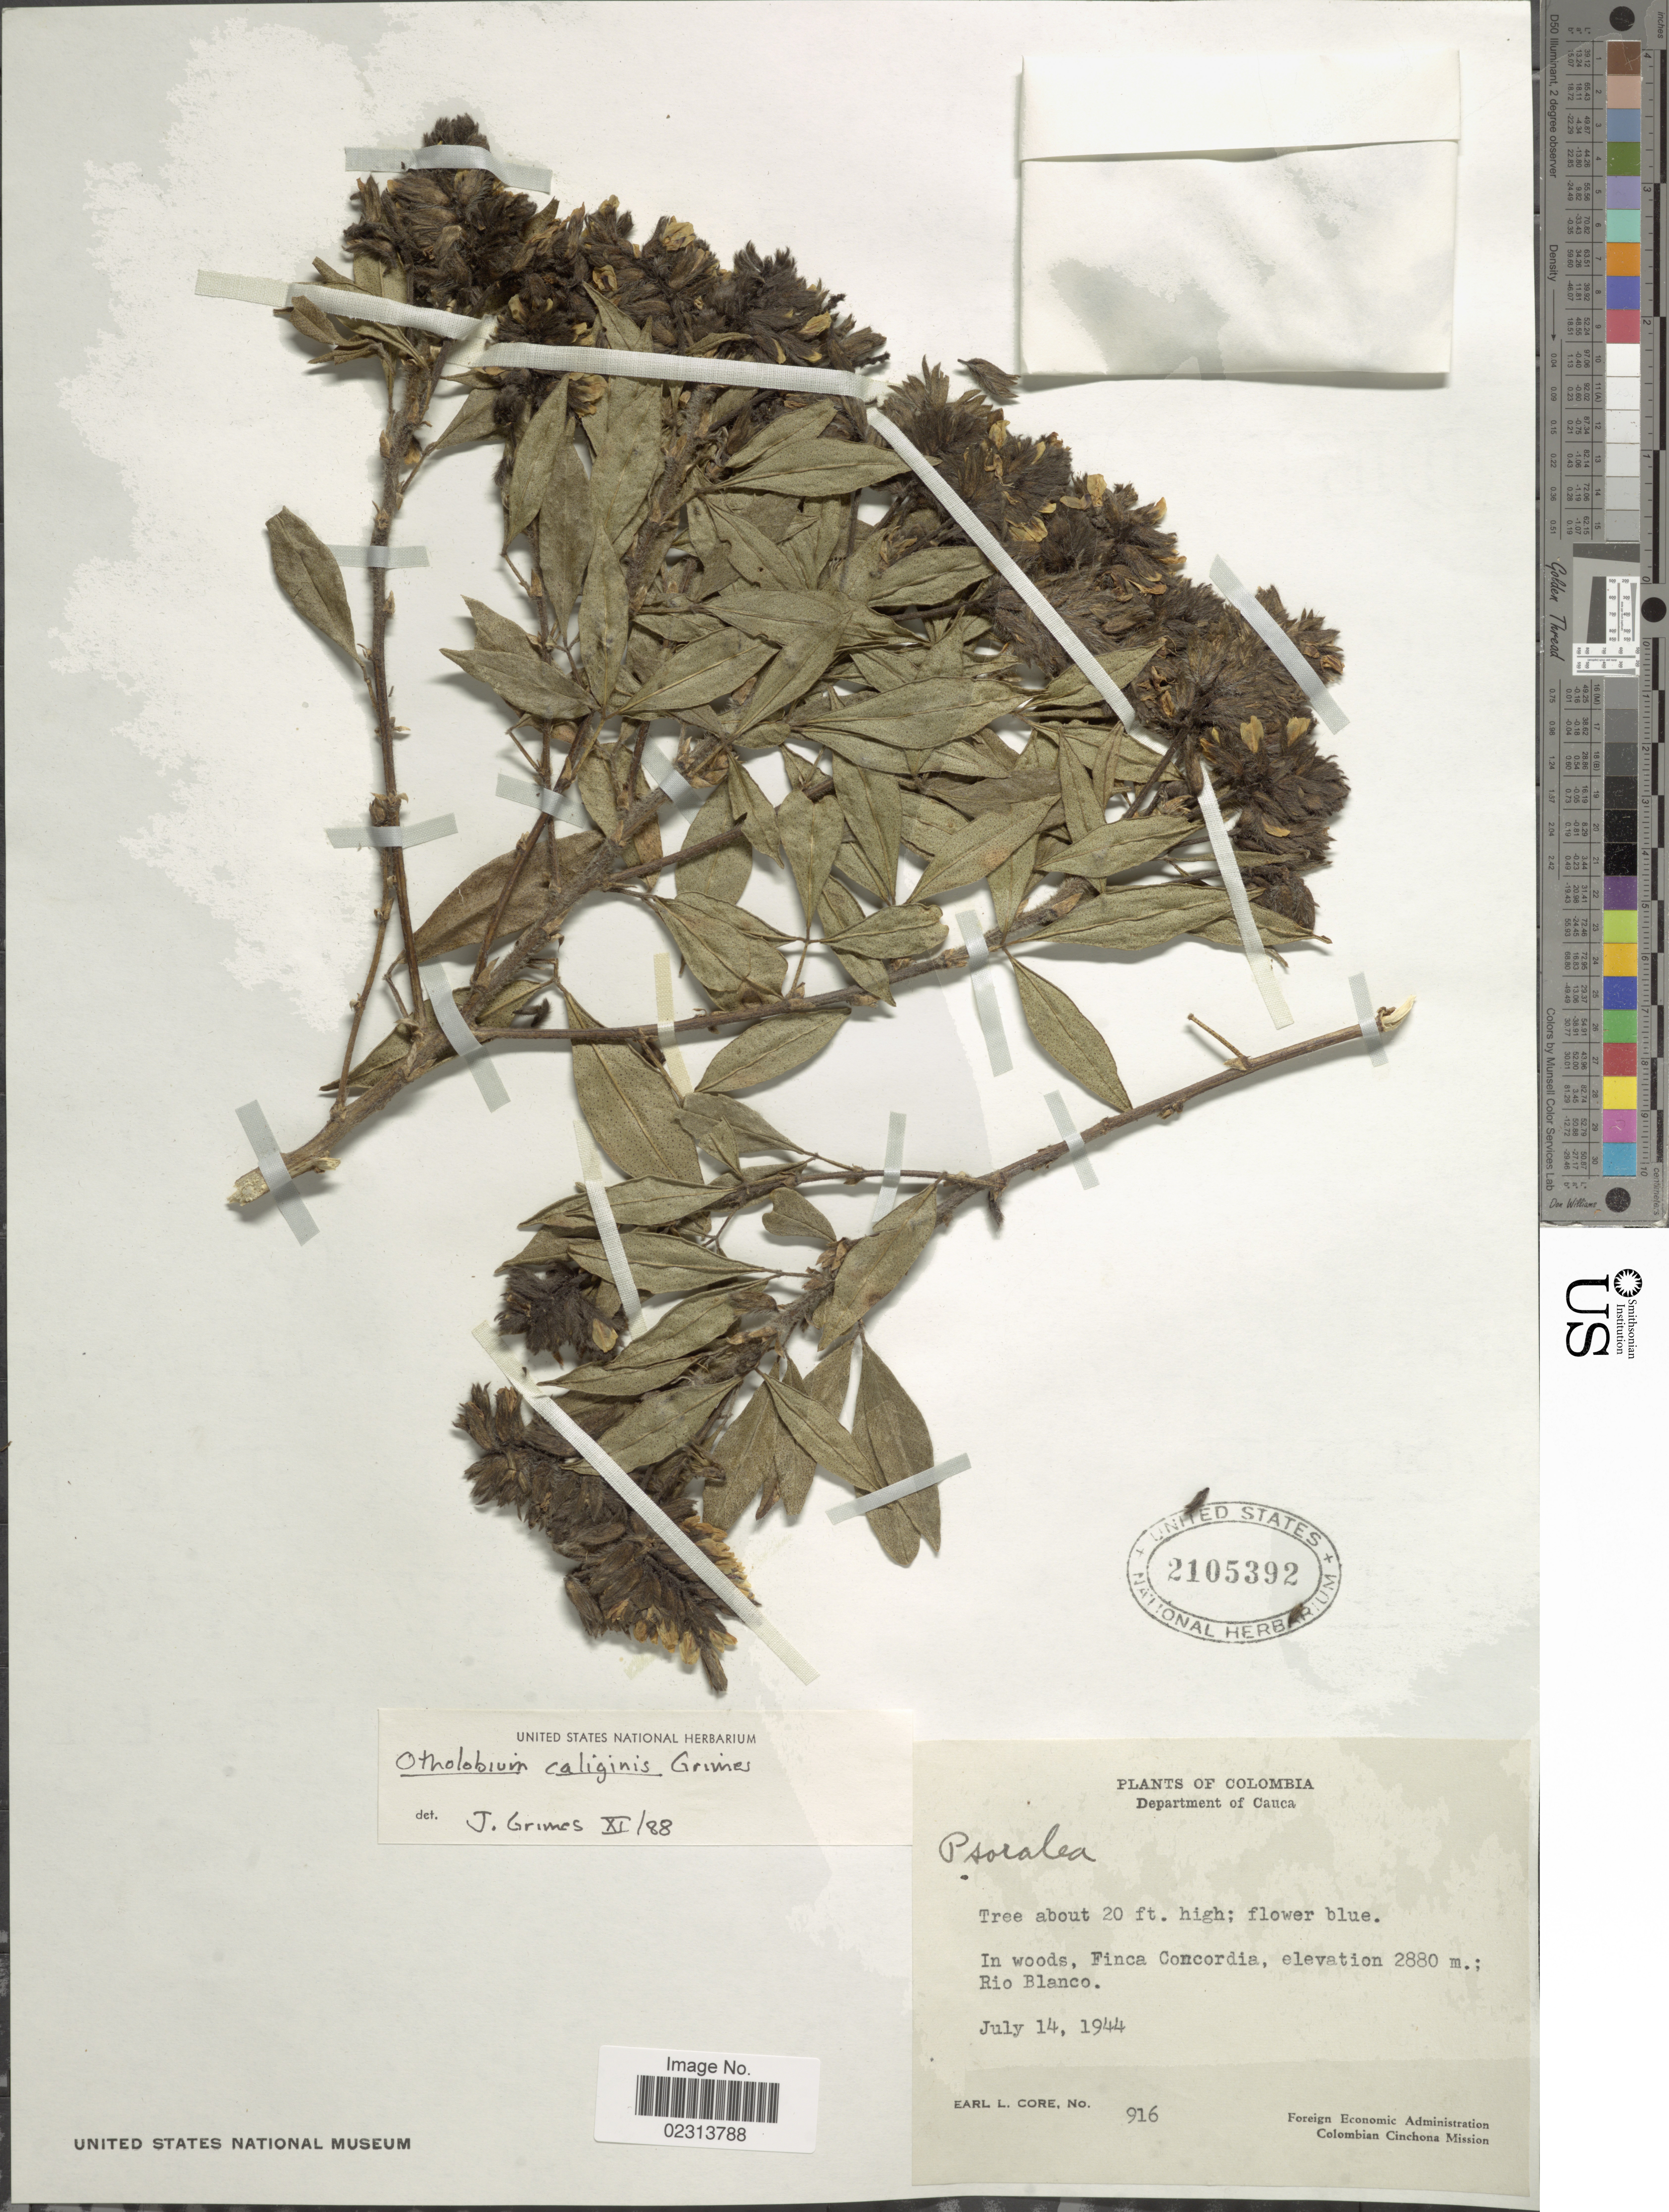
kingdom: Plantae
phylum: Tracheophyta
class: Magnoliopsida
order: Fabales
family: Fabaceae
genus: Otholobium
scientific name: Otholobium caliginis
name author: J.W. Grimes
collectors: E. L. Core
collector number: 916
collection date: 1944-07-14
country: Colombia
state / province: Cauca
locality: Department of Cauca, In woods, Finca Concordia, Rio Blanco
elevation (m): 2880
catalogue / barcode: US 2105392